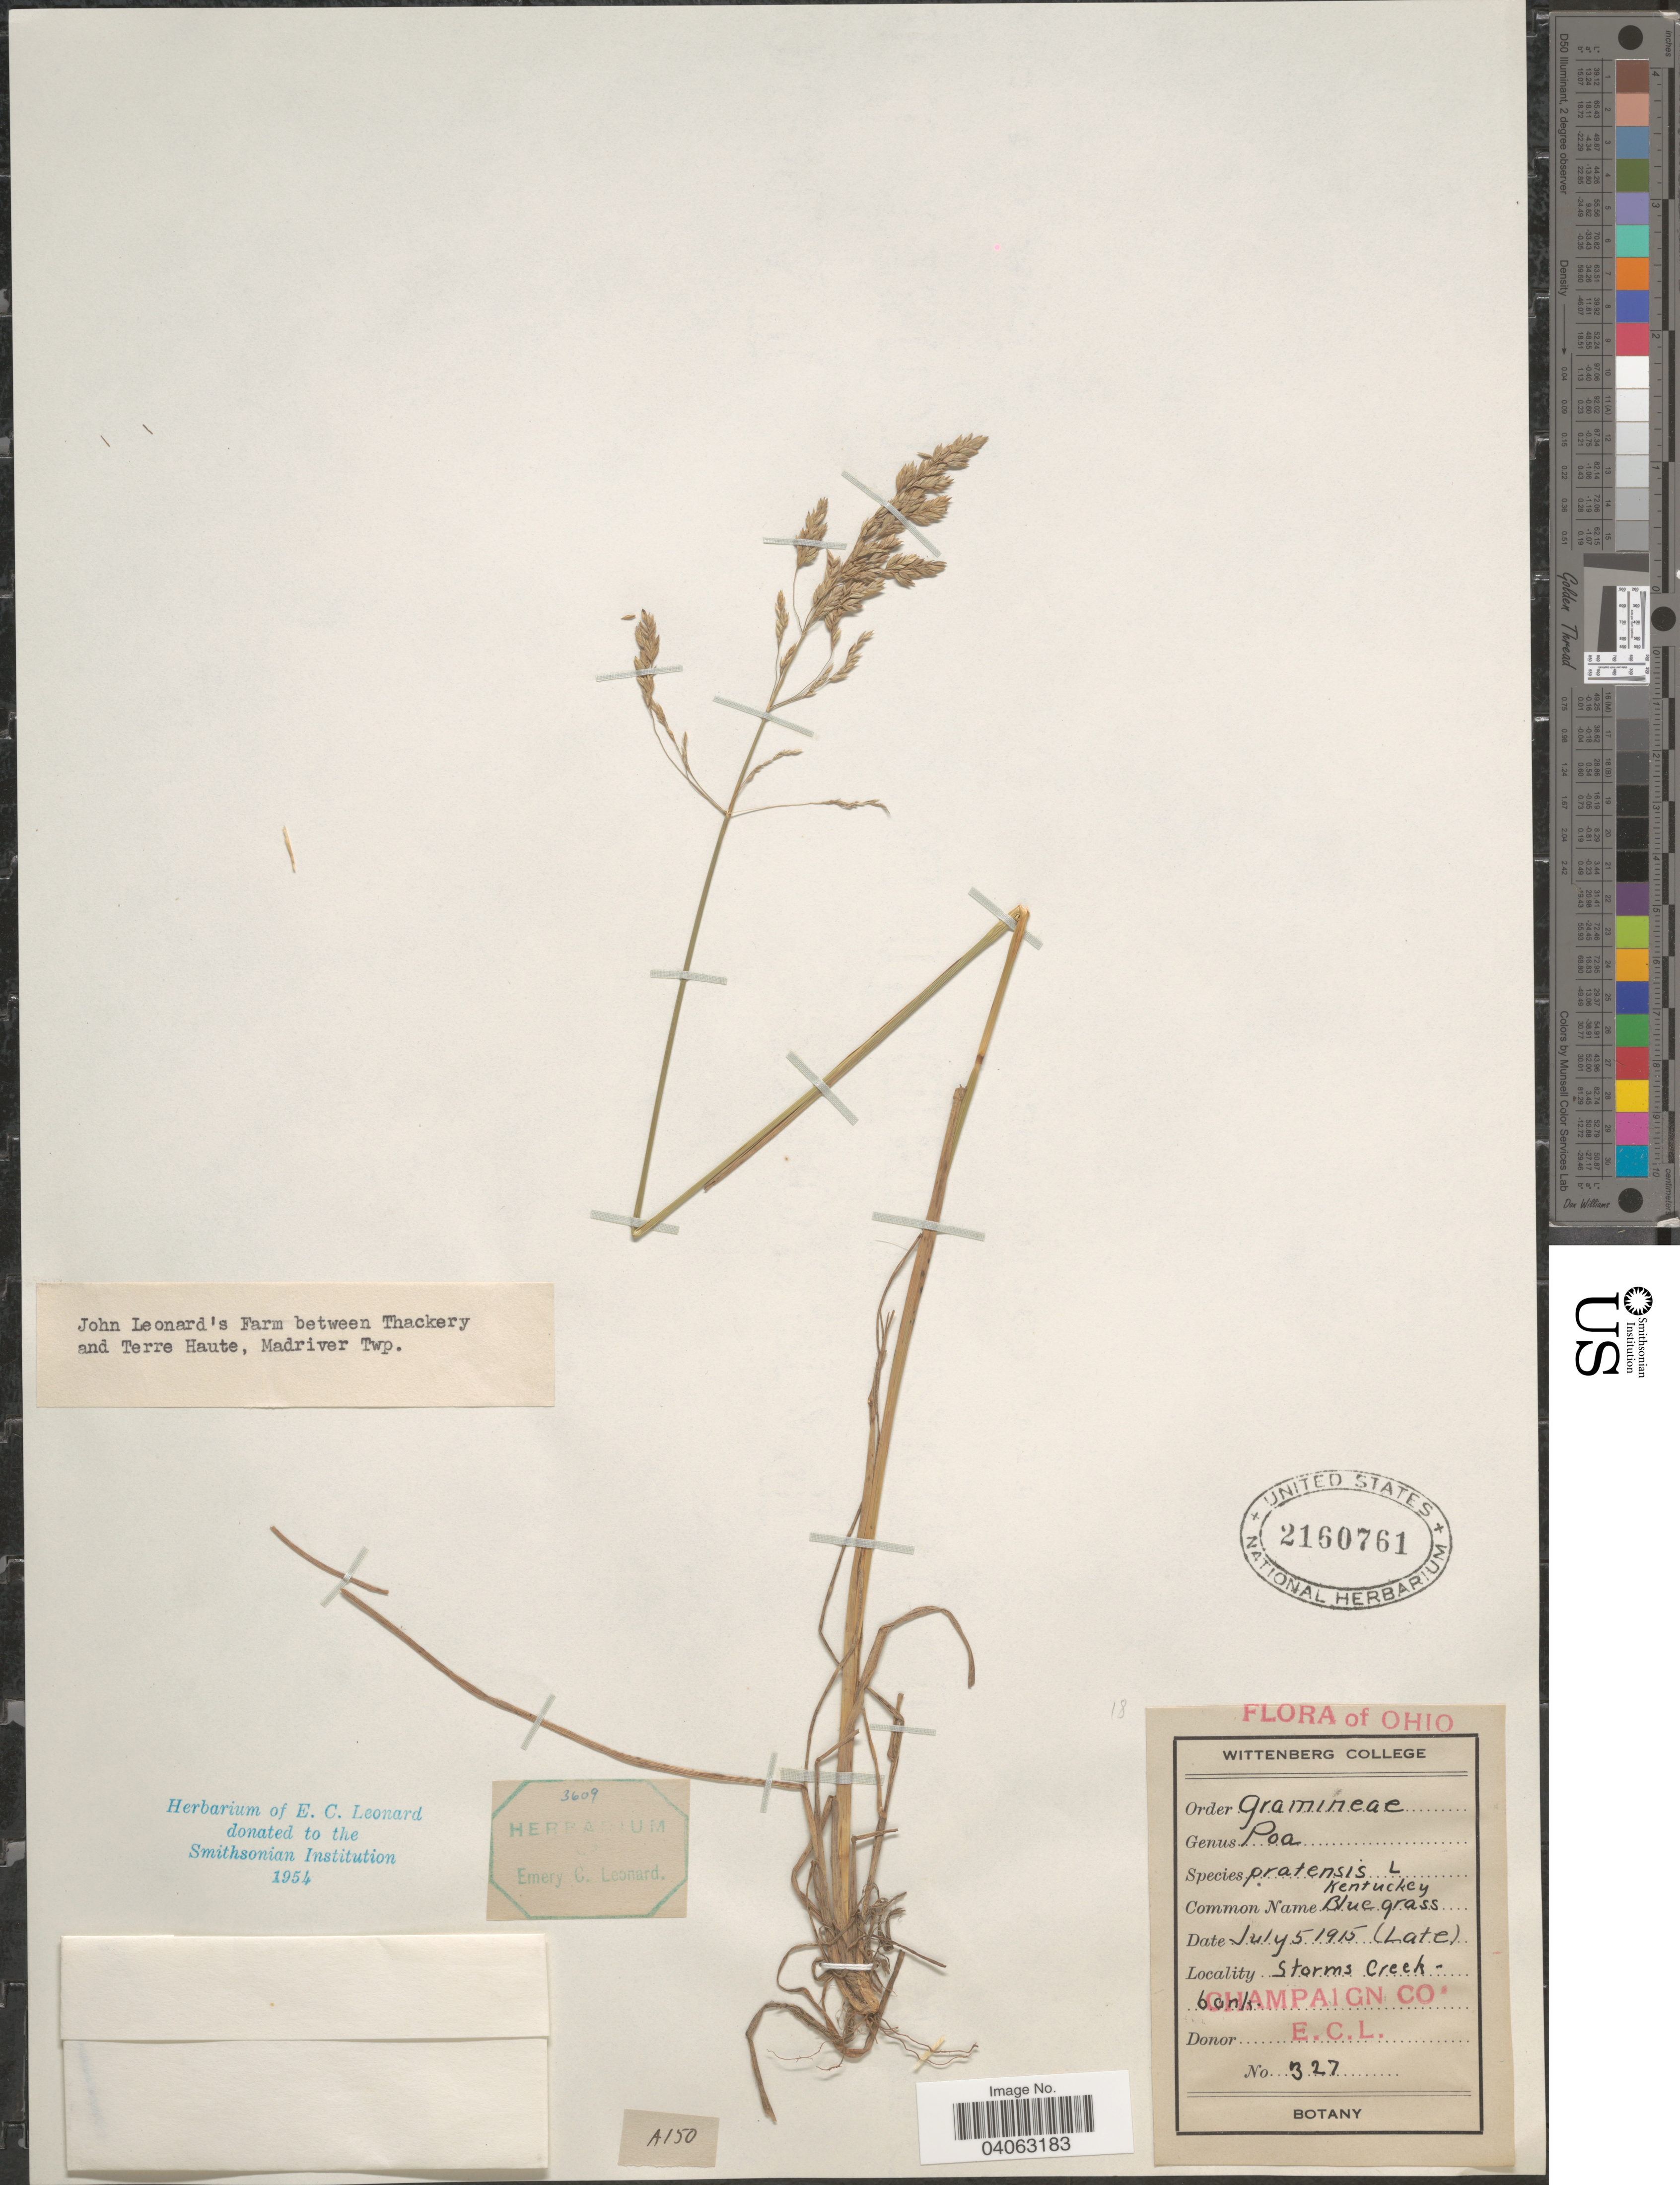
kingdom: Plantae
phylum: Tracheophyta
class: Liliopsida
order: Poales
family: Poaceae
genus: Poa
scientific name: Poa pratensis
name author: L.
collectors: E. C. Leonard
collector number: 327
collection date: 1915-07-05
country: United States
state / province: Ohio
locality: Storms Creek - bank. Champaign Co. John Leonard's Farm between Thackery and Terre Haute, Madriver Twp.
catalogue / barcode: US 2160761